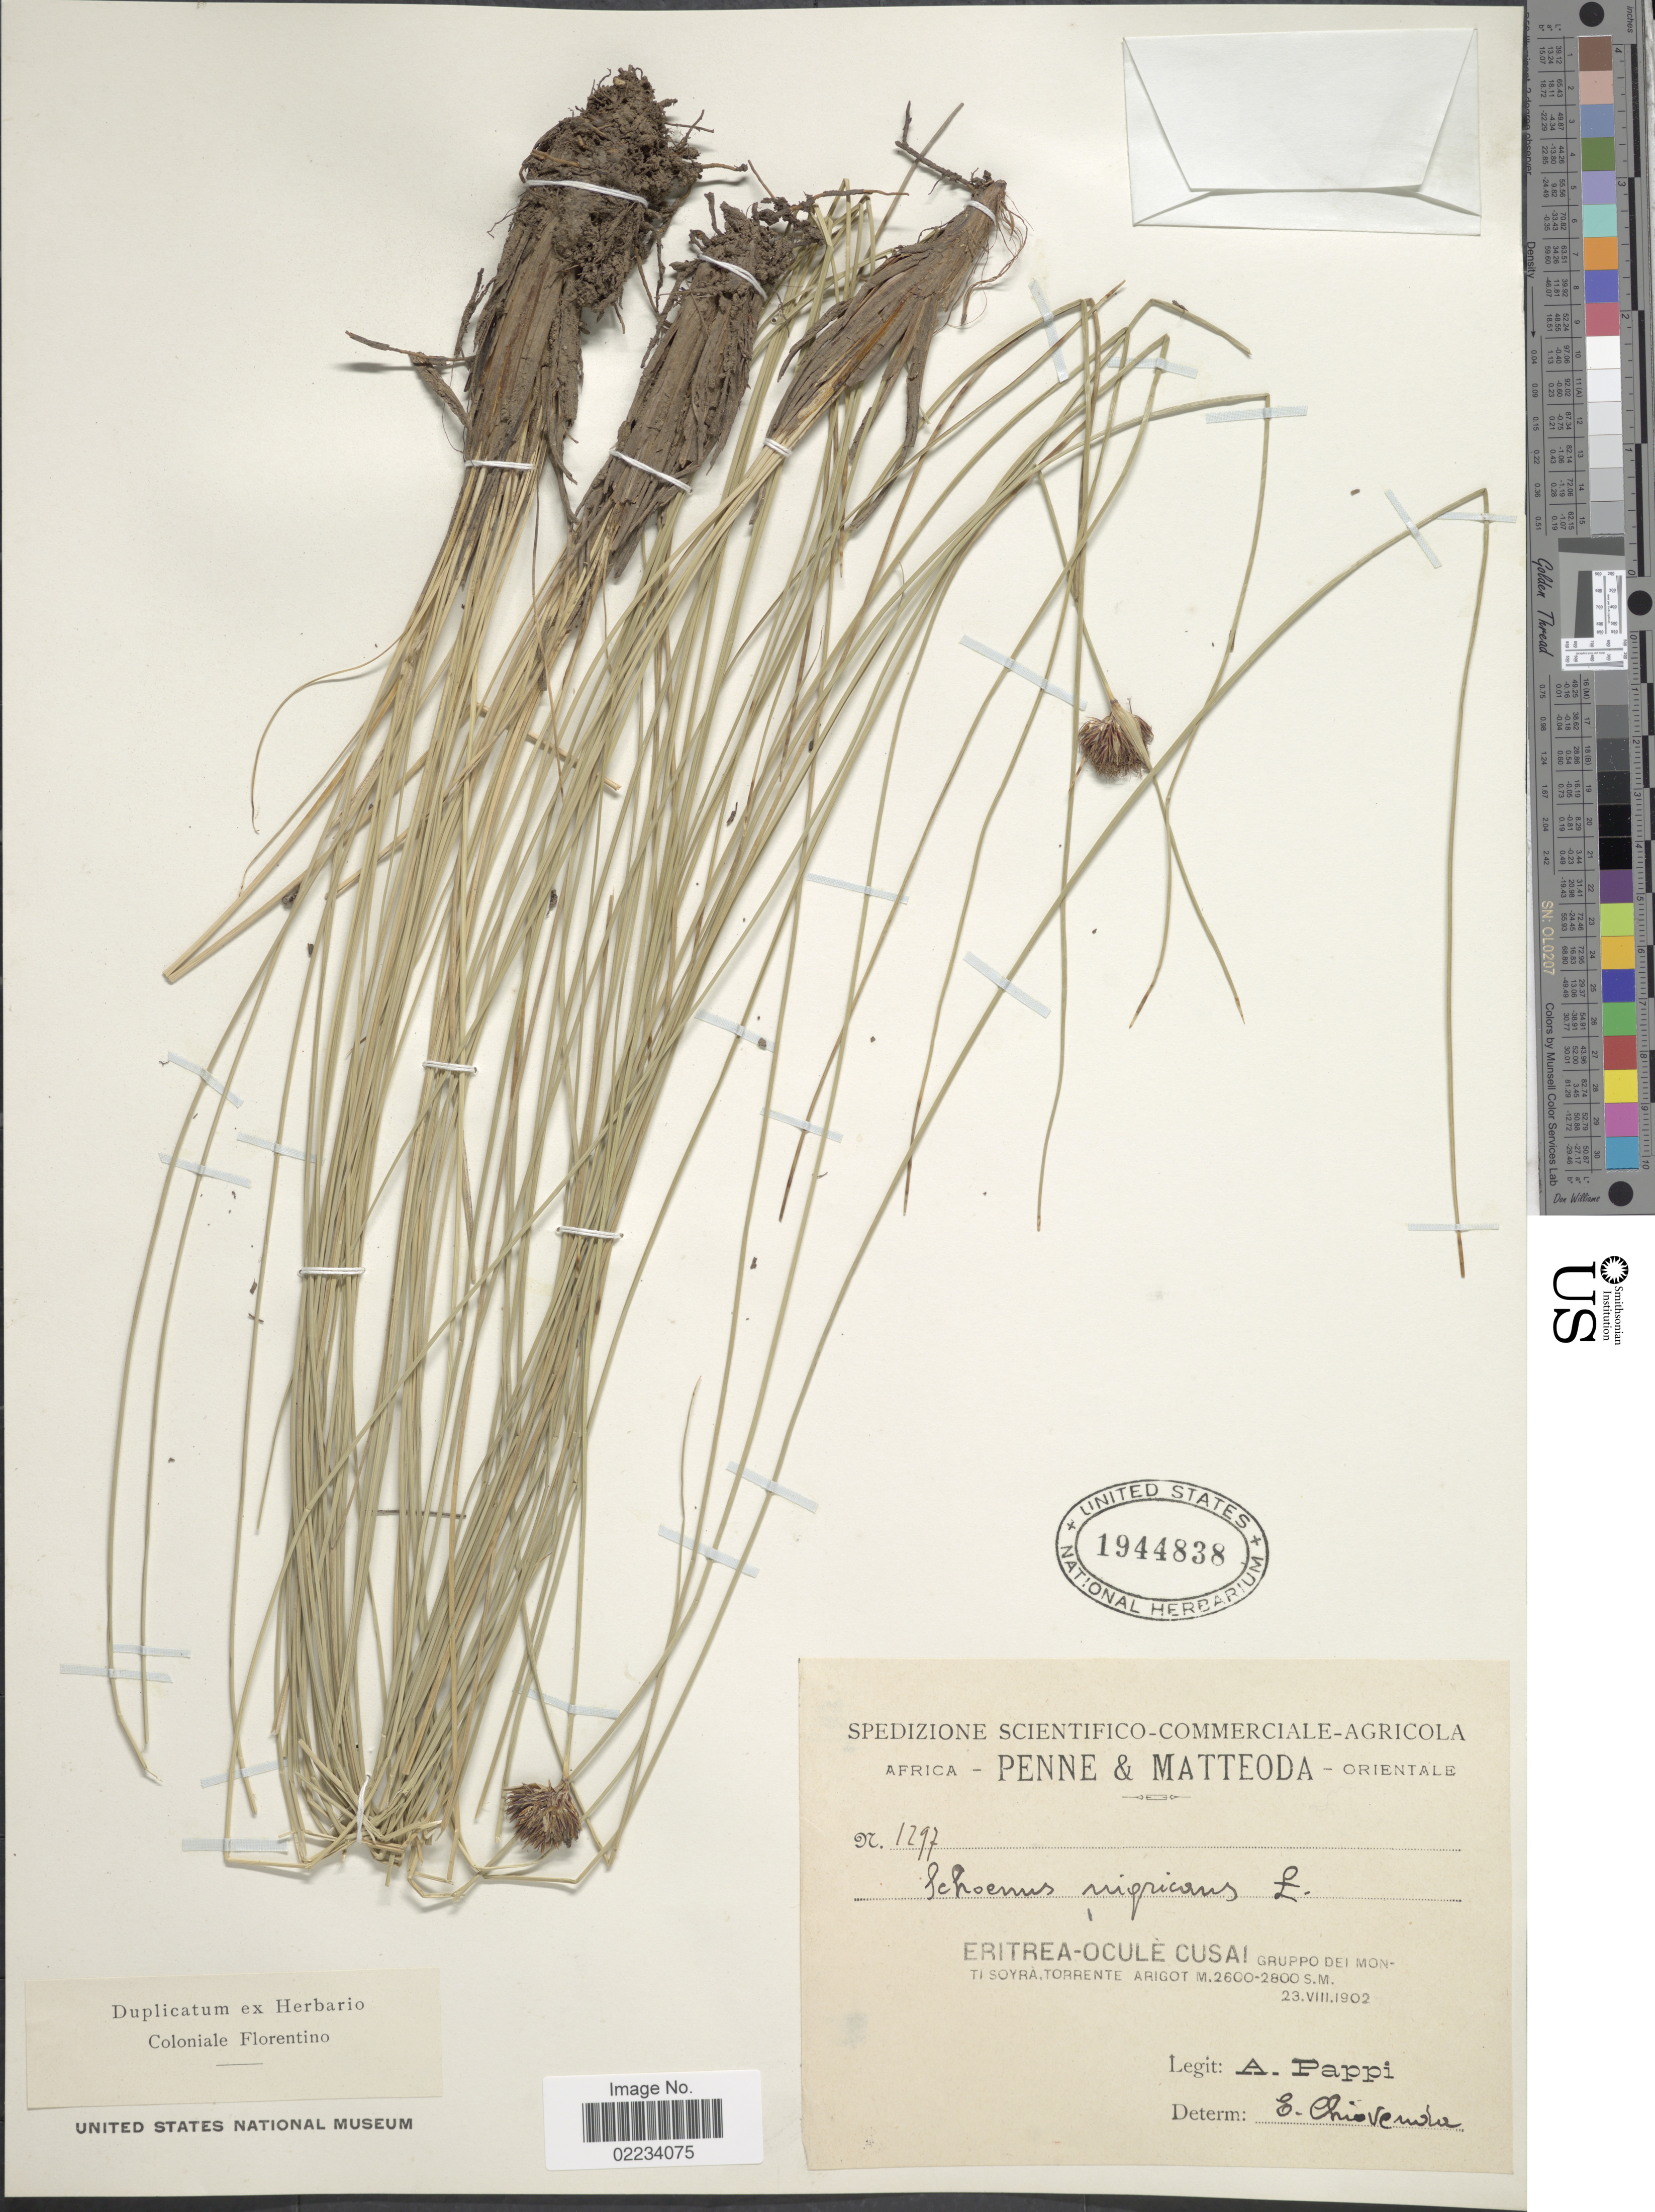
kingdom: Plantae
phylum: Tracheophyta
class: Liliopsida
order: Poales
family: Cyperaceae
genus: Schoenus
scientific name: Schoenus nigricans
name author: L.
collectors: A. Pappi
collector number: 1297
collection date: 1902-08-23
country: Eritrea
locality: Ocule Cusai, Gruppo Del Monti Soyrá, Torrente Arigot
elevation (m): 2600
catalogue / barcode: US 1944838